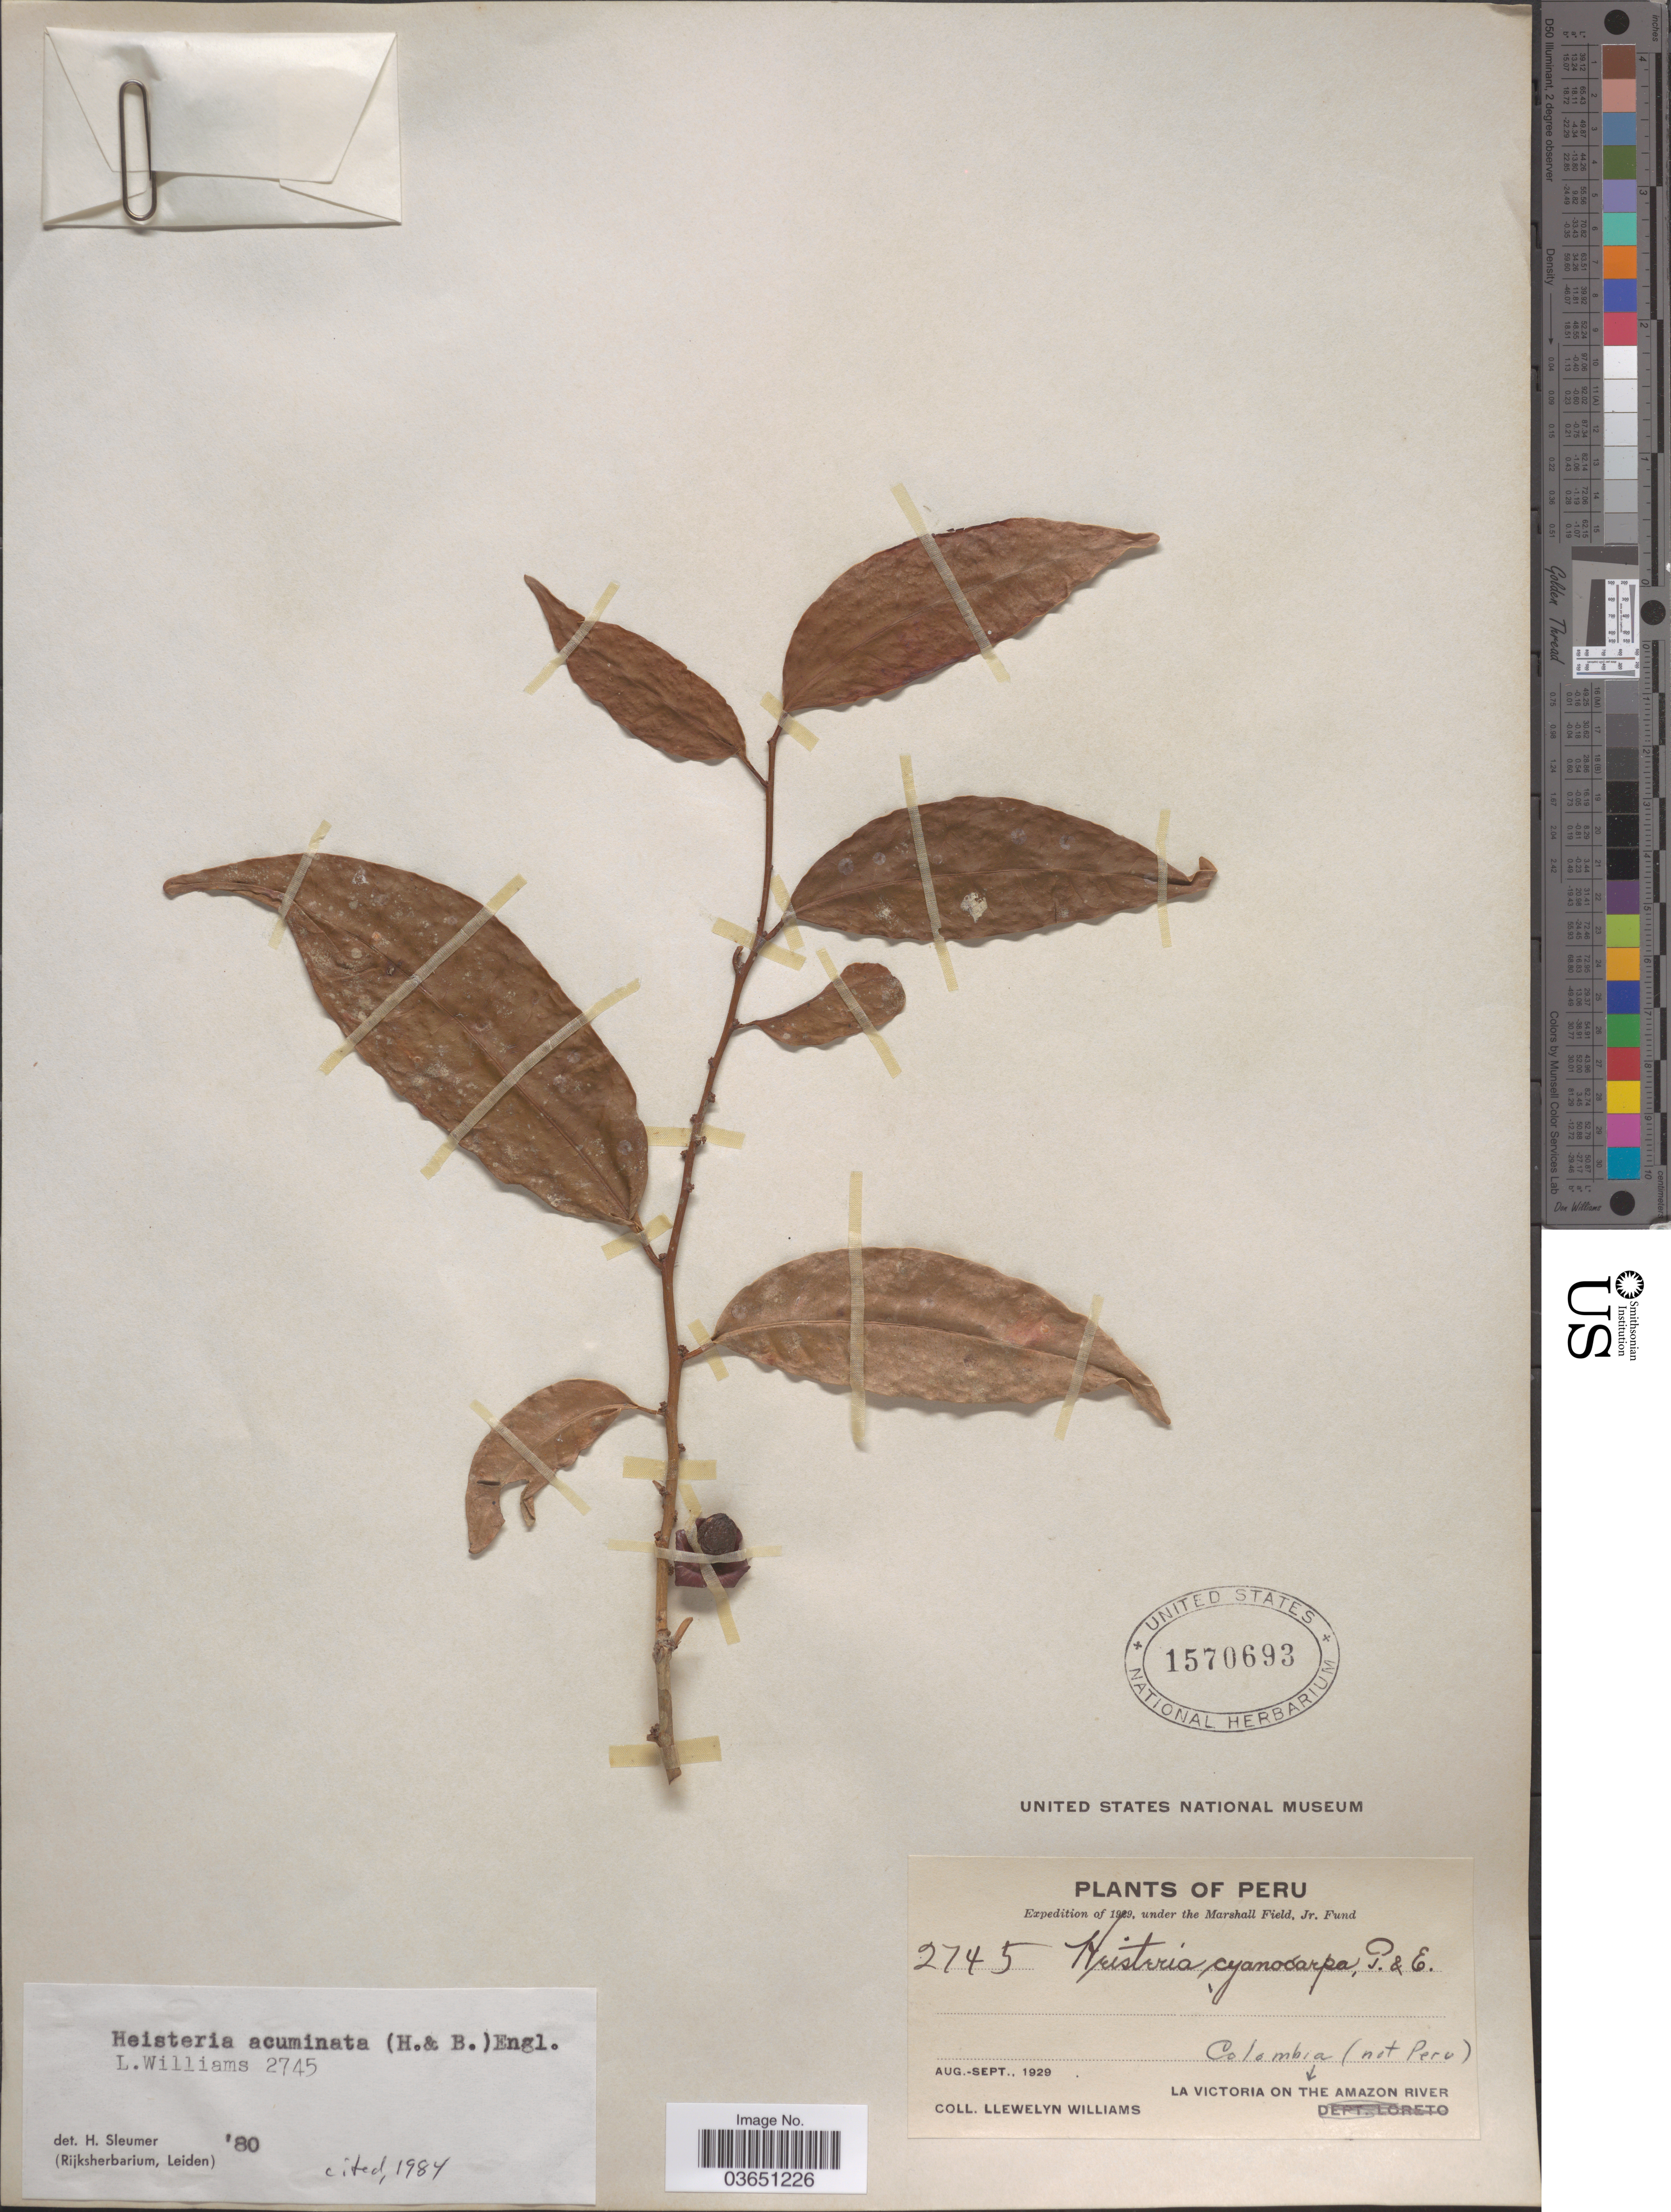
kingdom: Plantae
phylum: Tracheophyta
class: Magnoliopsida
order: Santalales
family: Erythropalaceae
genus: Heisteria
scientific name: Heisteria acuminata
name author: (Humb. & Bonpl.) Engl.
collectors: Ll. Williams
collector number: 2745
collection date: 1929-08/1929-09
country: Colombia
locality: La Victoria on the Amazon River.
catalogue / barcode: US 1570693